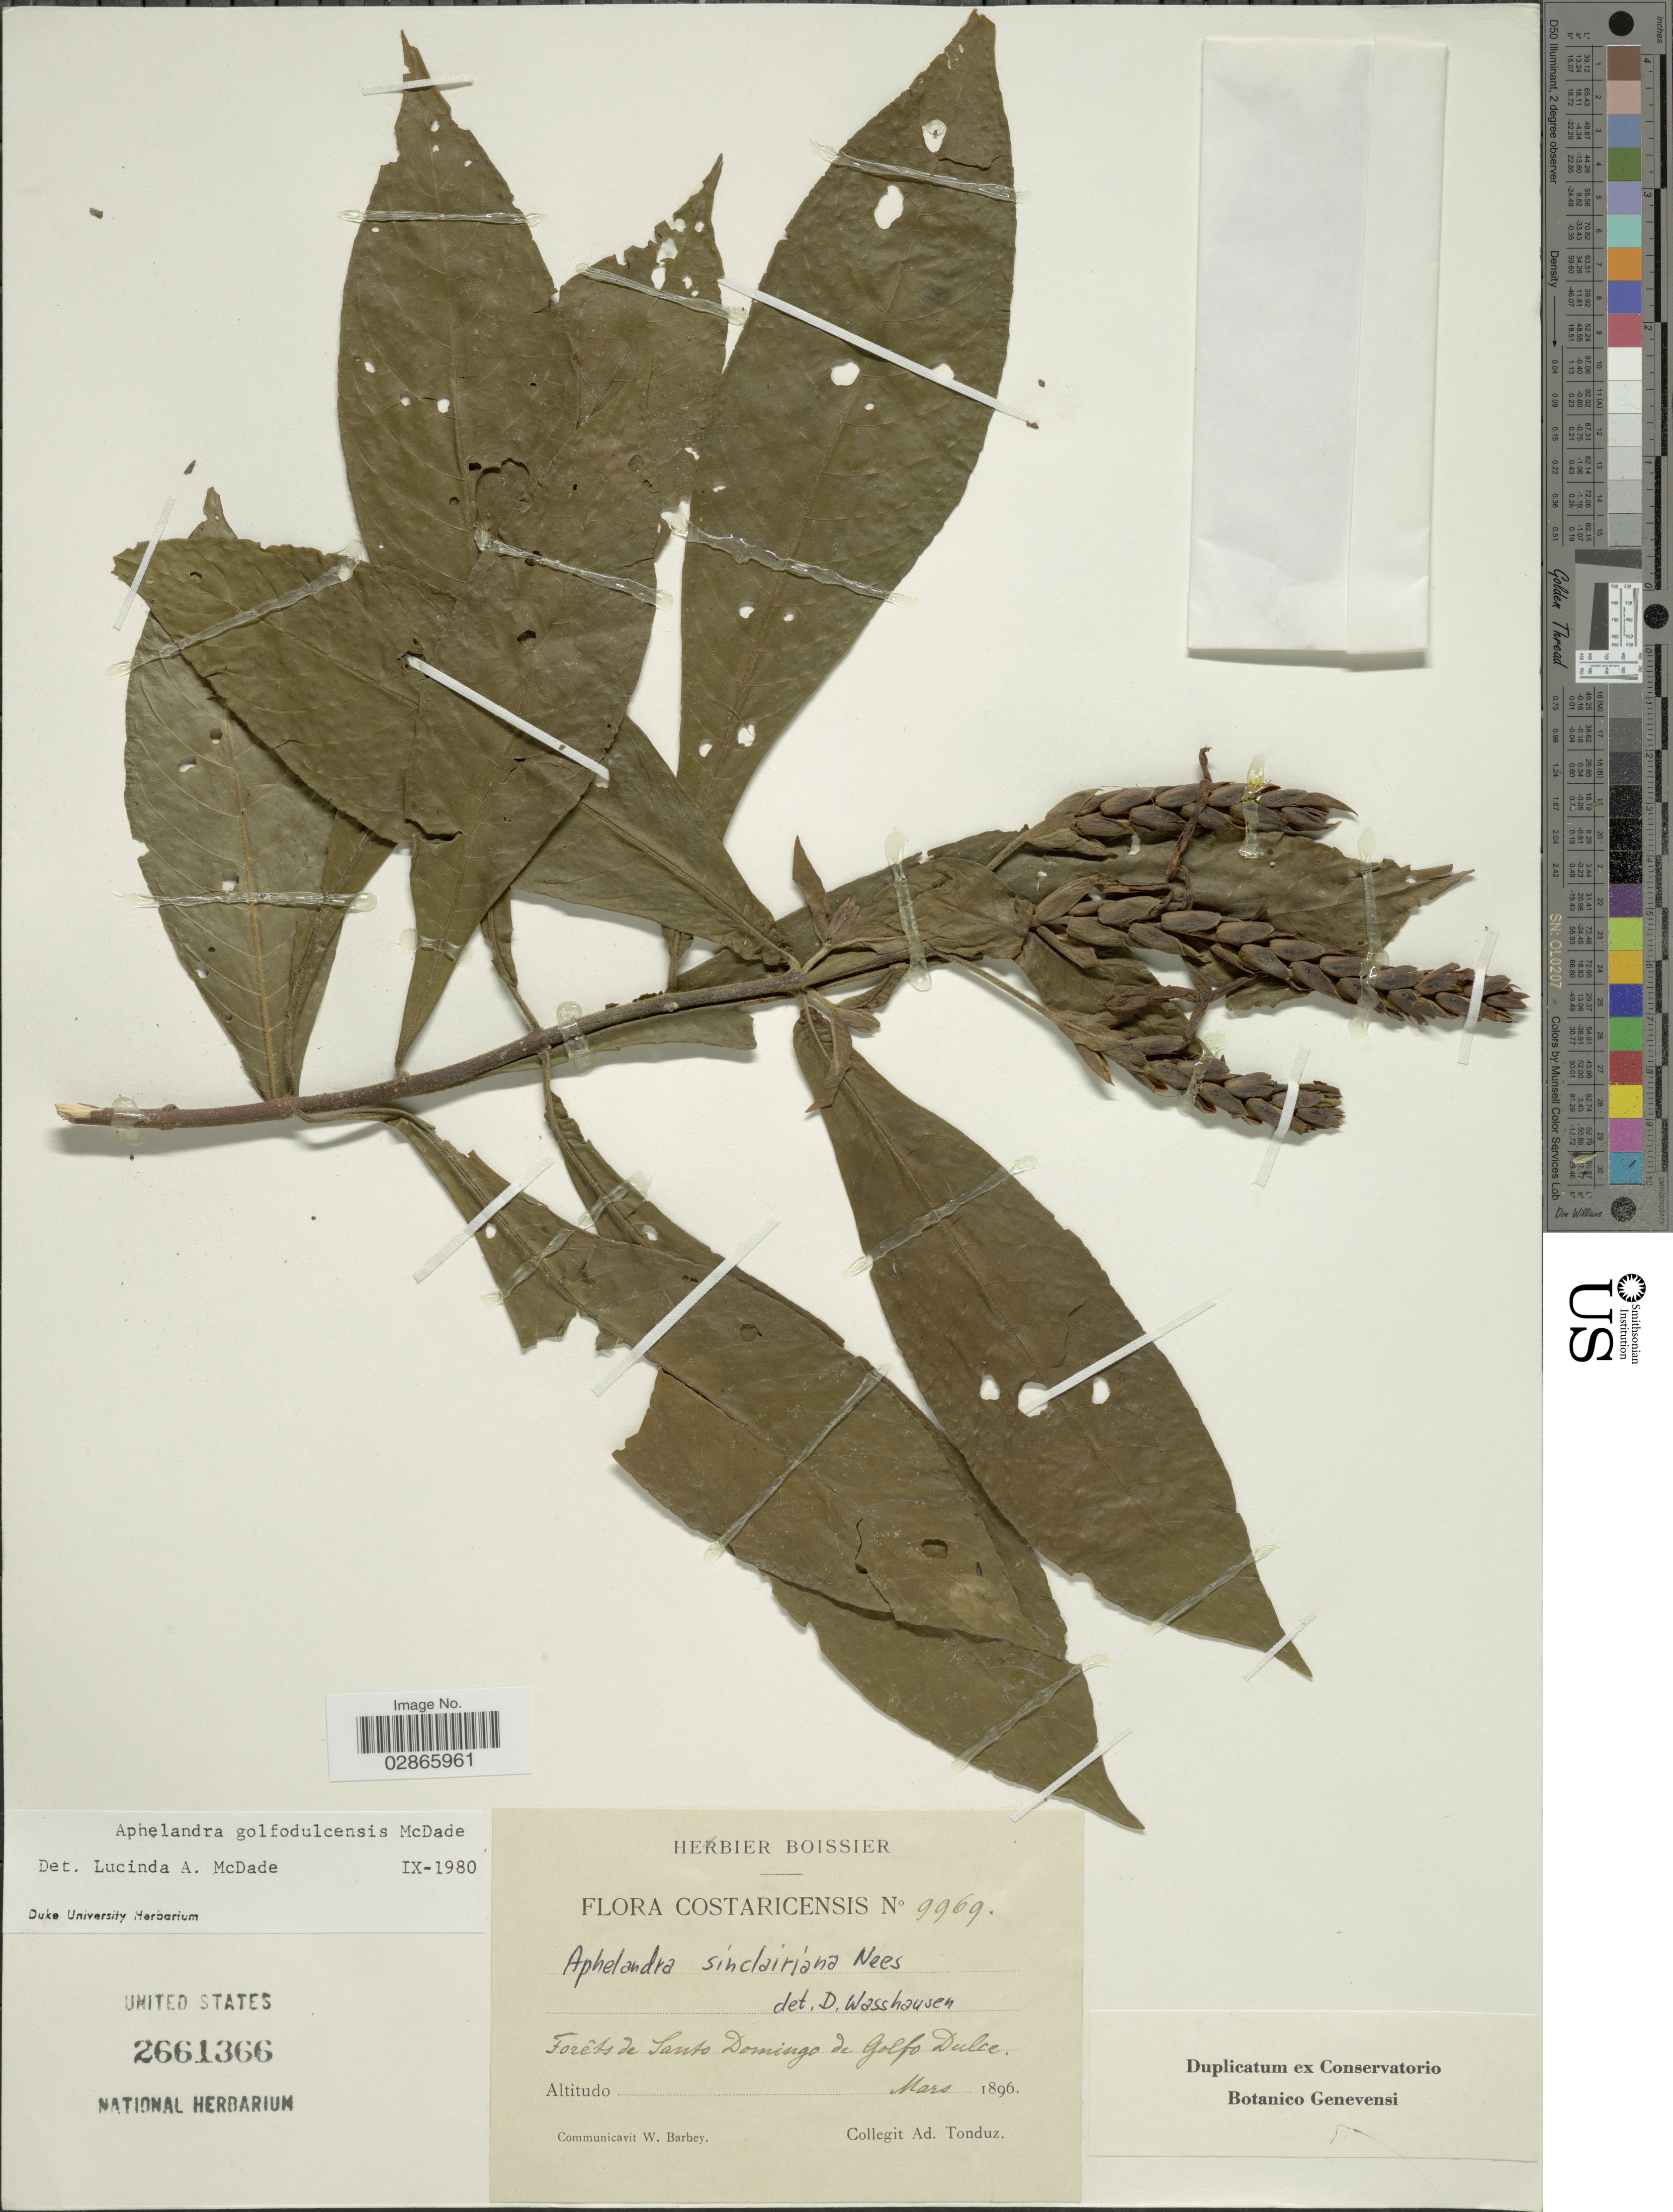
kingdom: Plantae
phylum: Tracheophyta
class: Magnoliopsida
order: Lamiales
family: Acanthaceae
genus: Aphelandra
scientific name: Aphelandra golfodulcensis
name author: McDade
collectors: A. Tonduz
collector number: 9969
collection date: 1896-03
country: Costa Rica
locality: Forêts de Santo Domingo de Golfo Dulce. Costaricenses.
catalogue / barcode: US 2661366